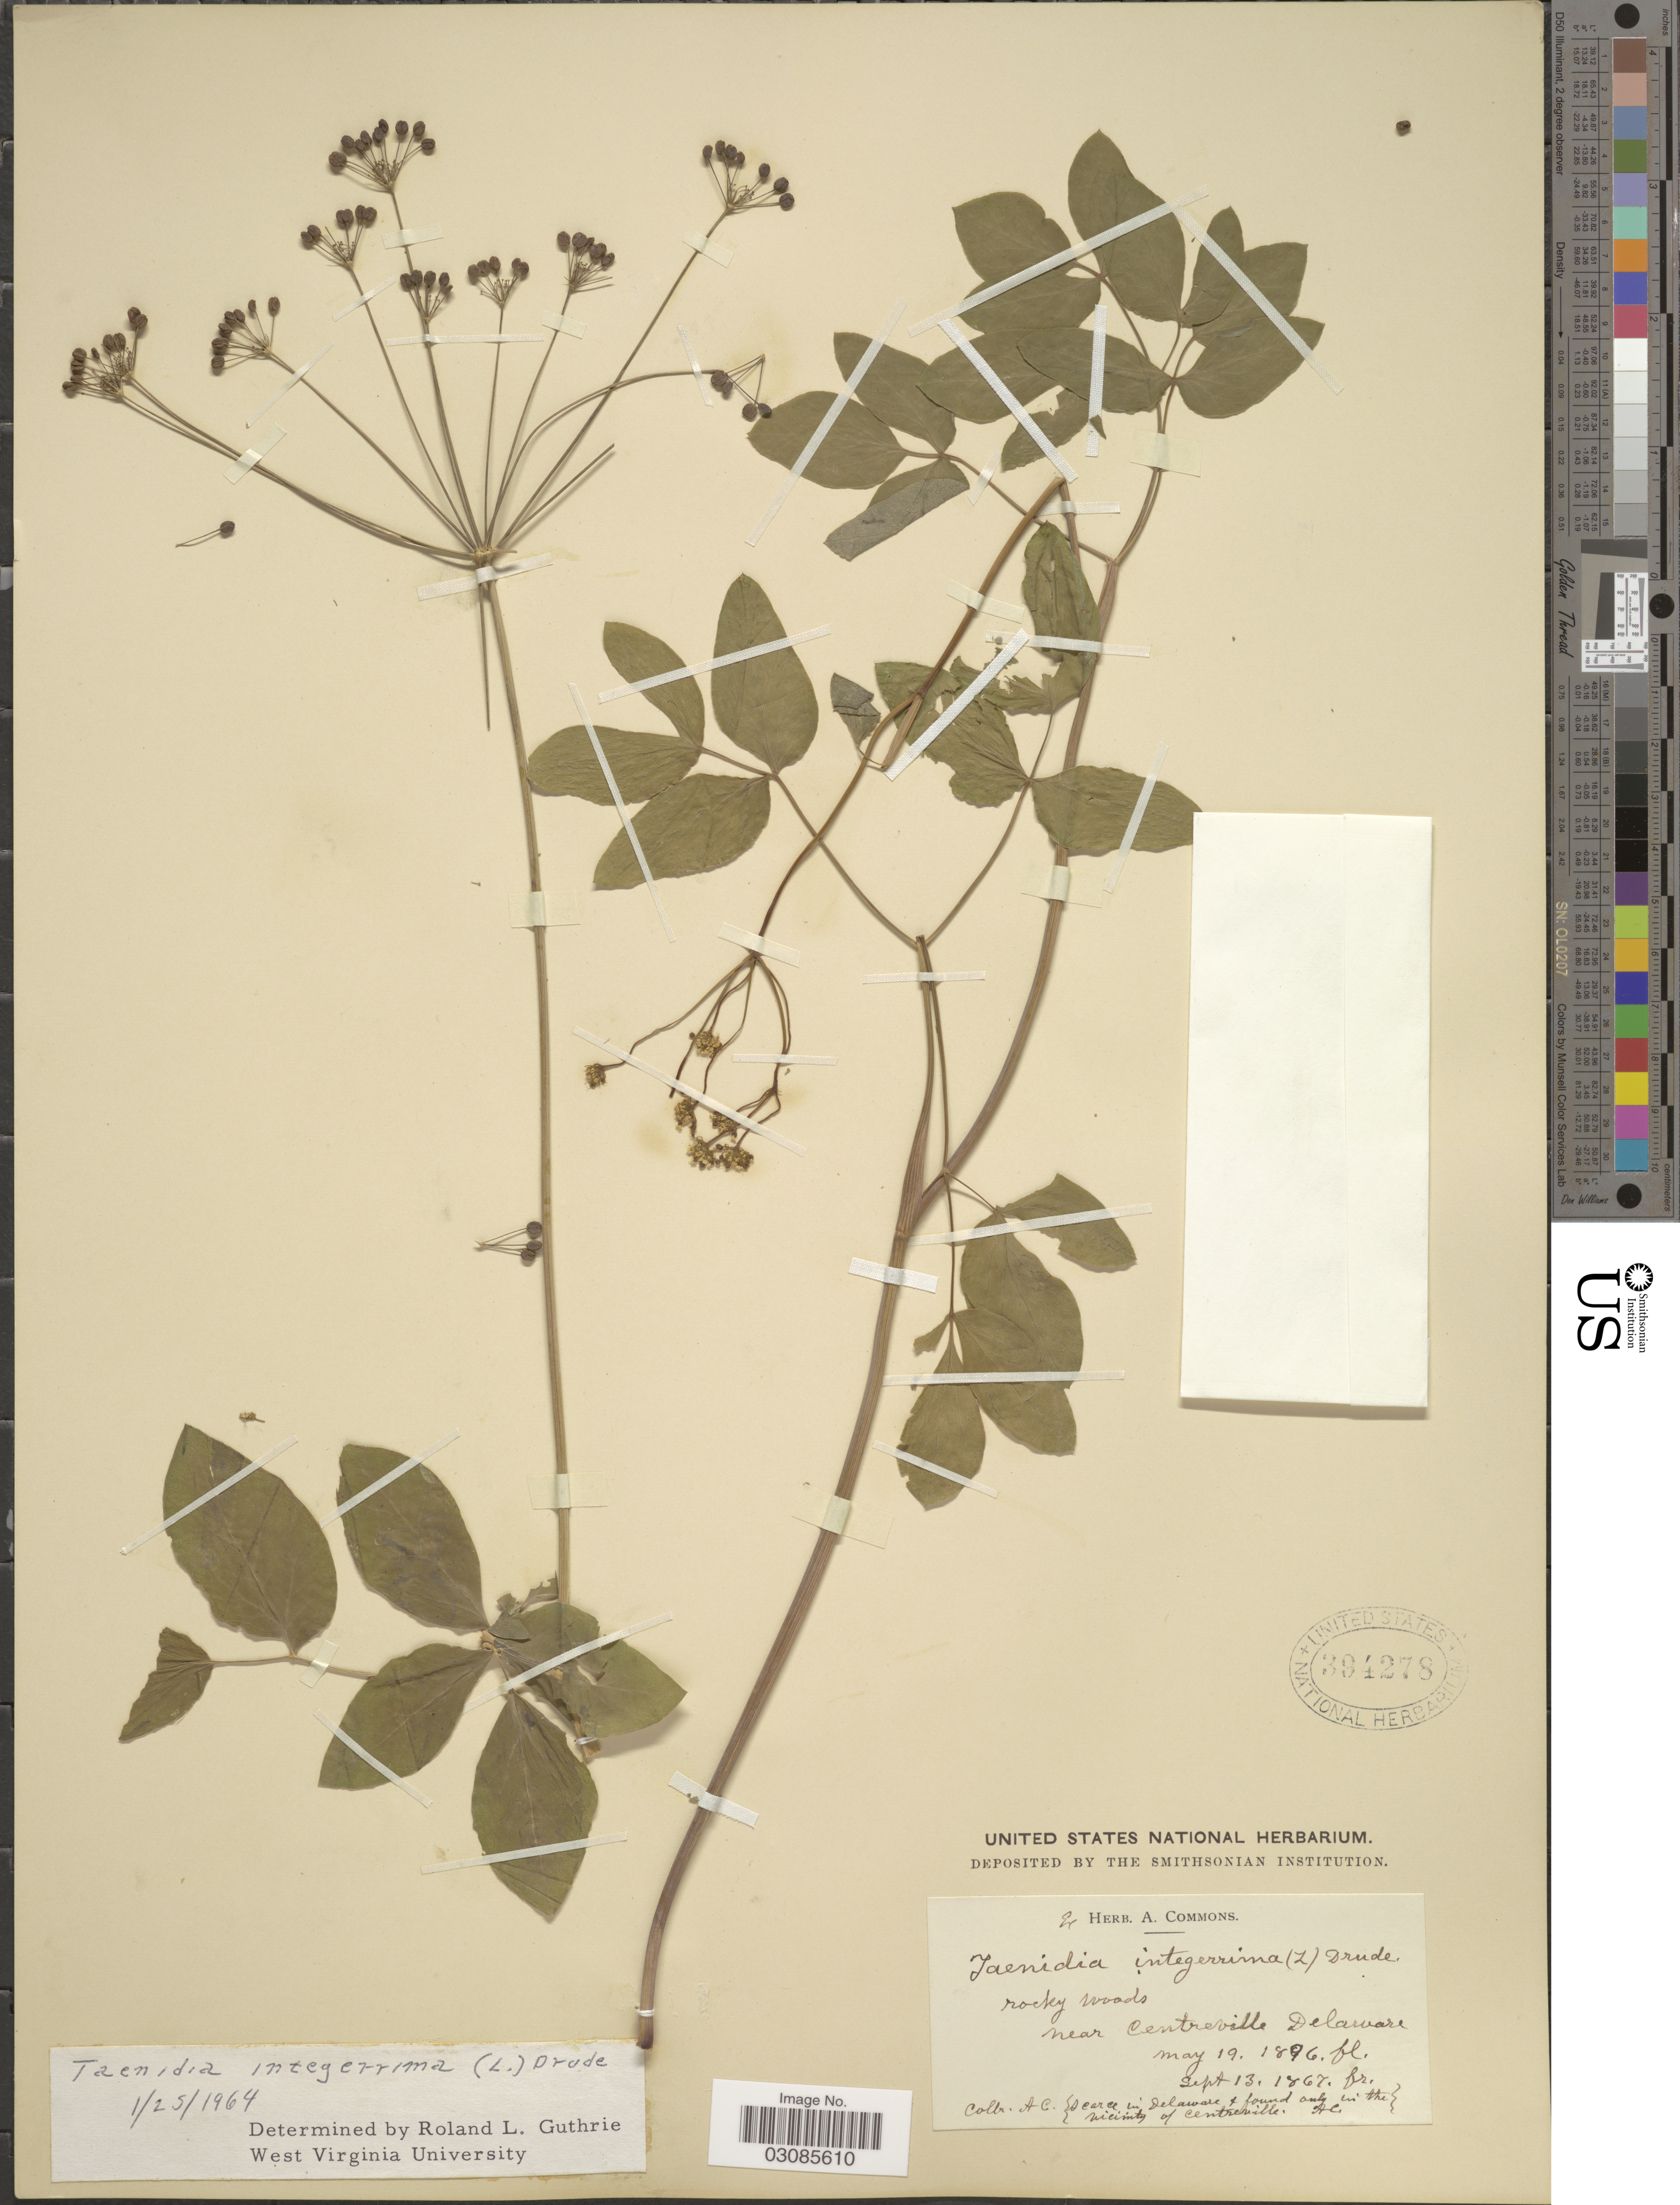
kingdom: Plantae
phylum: Tracheophyta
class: Magnoliopsida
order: Apiales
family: Apiaceae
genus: Taenidia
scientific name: Taenidia integerrima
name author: (L.) Drude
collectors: A. Commons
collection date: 1867-09-13/1896-05-19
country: United States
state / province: Delaware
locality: Near Centreville.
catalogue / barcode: US 394278